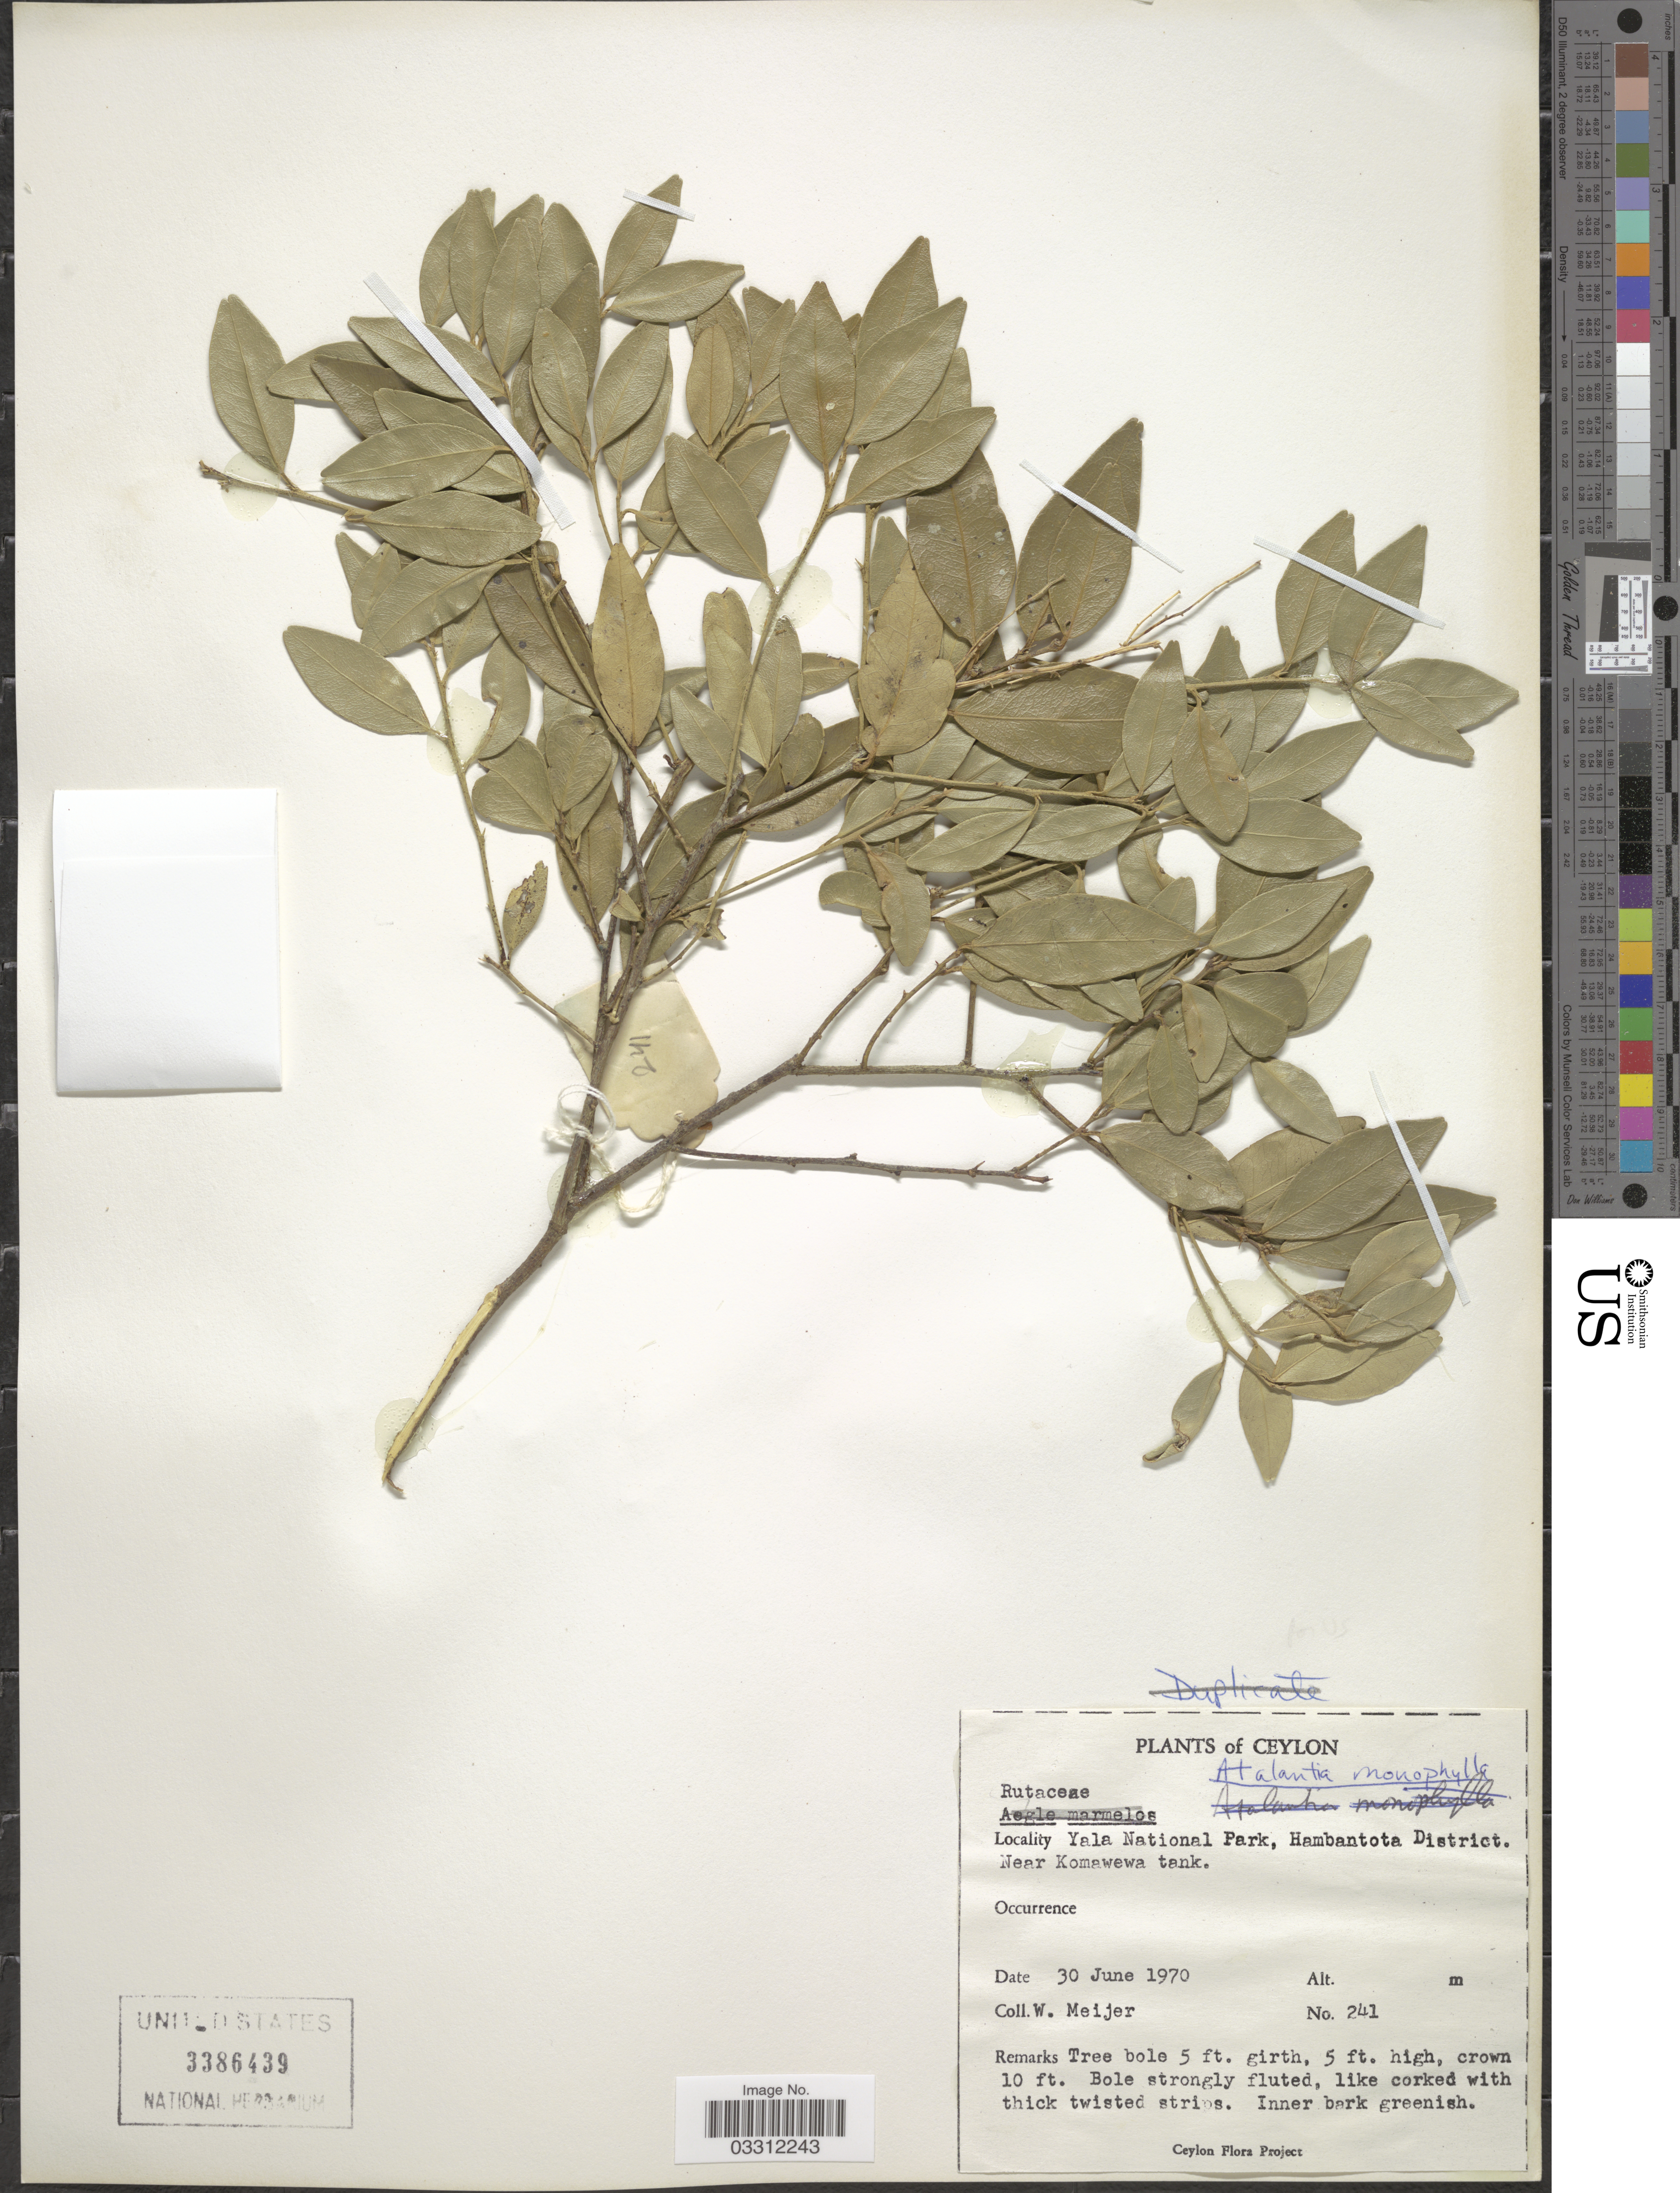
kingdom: Plantae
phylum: Tracheophyta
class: Magnoliopsida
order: Sapindales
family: Rutaceae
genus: Atalantia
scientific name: Atalantia monophylla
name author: (L.) DC.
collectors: W. Meijer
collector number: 241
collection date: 1970-06-30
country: Sri Lanka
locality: Ceylon, Yala National Park, Hambanota District. Near Komawewa tank.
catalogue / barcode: US 3386439